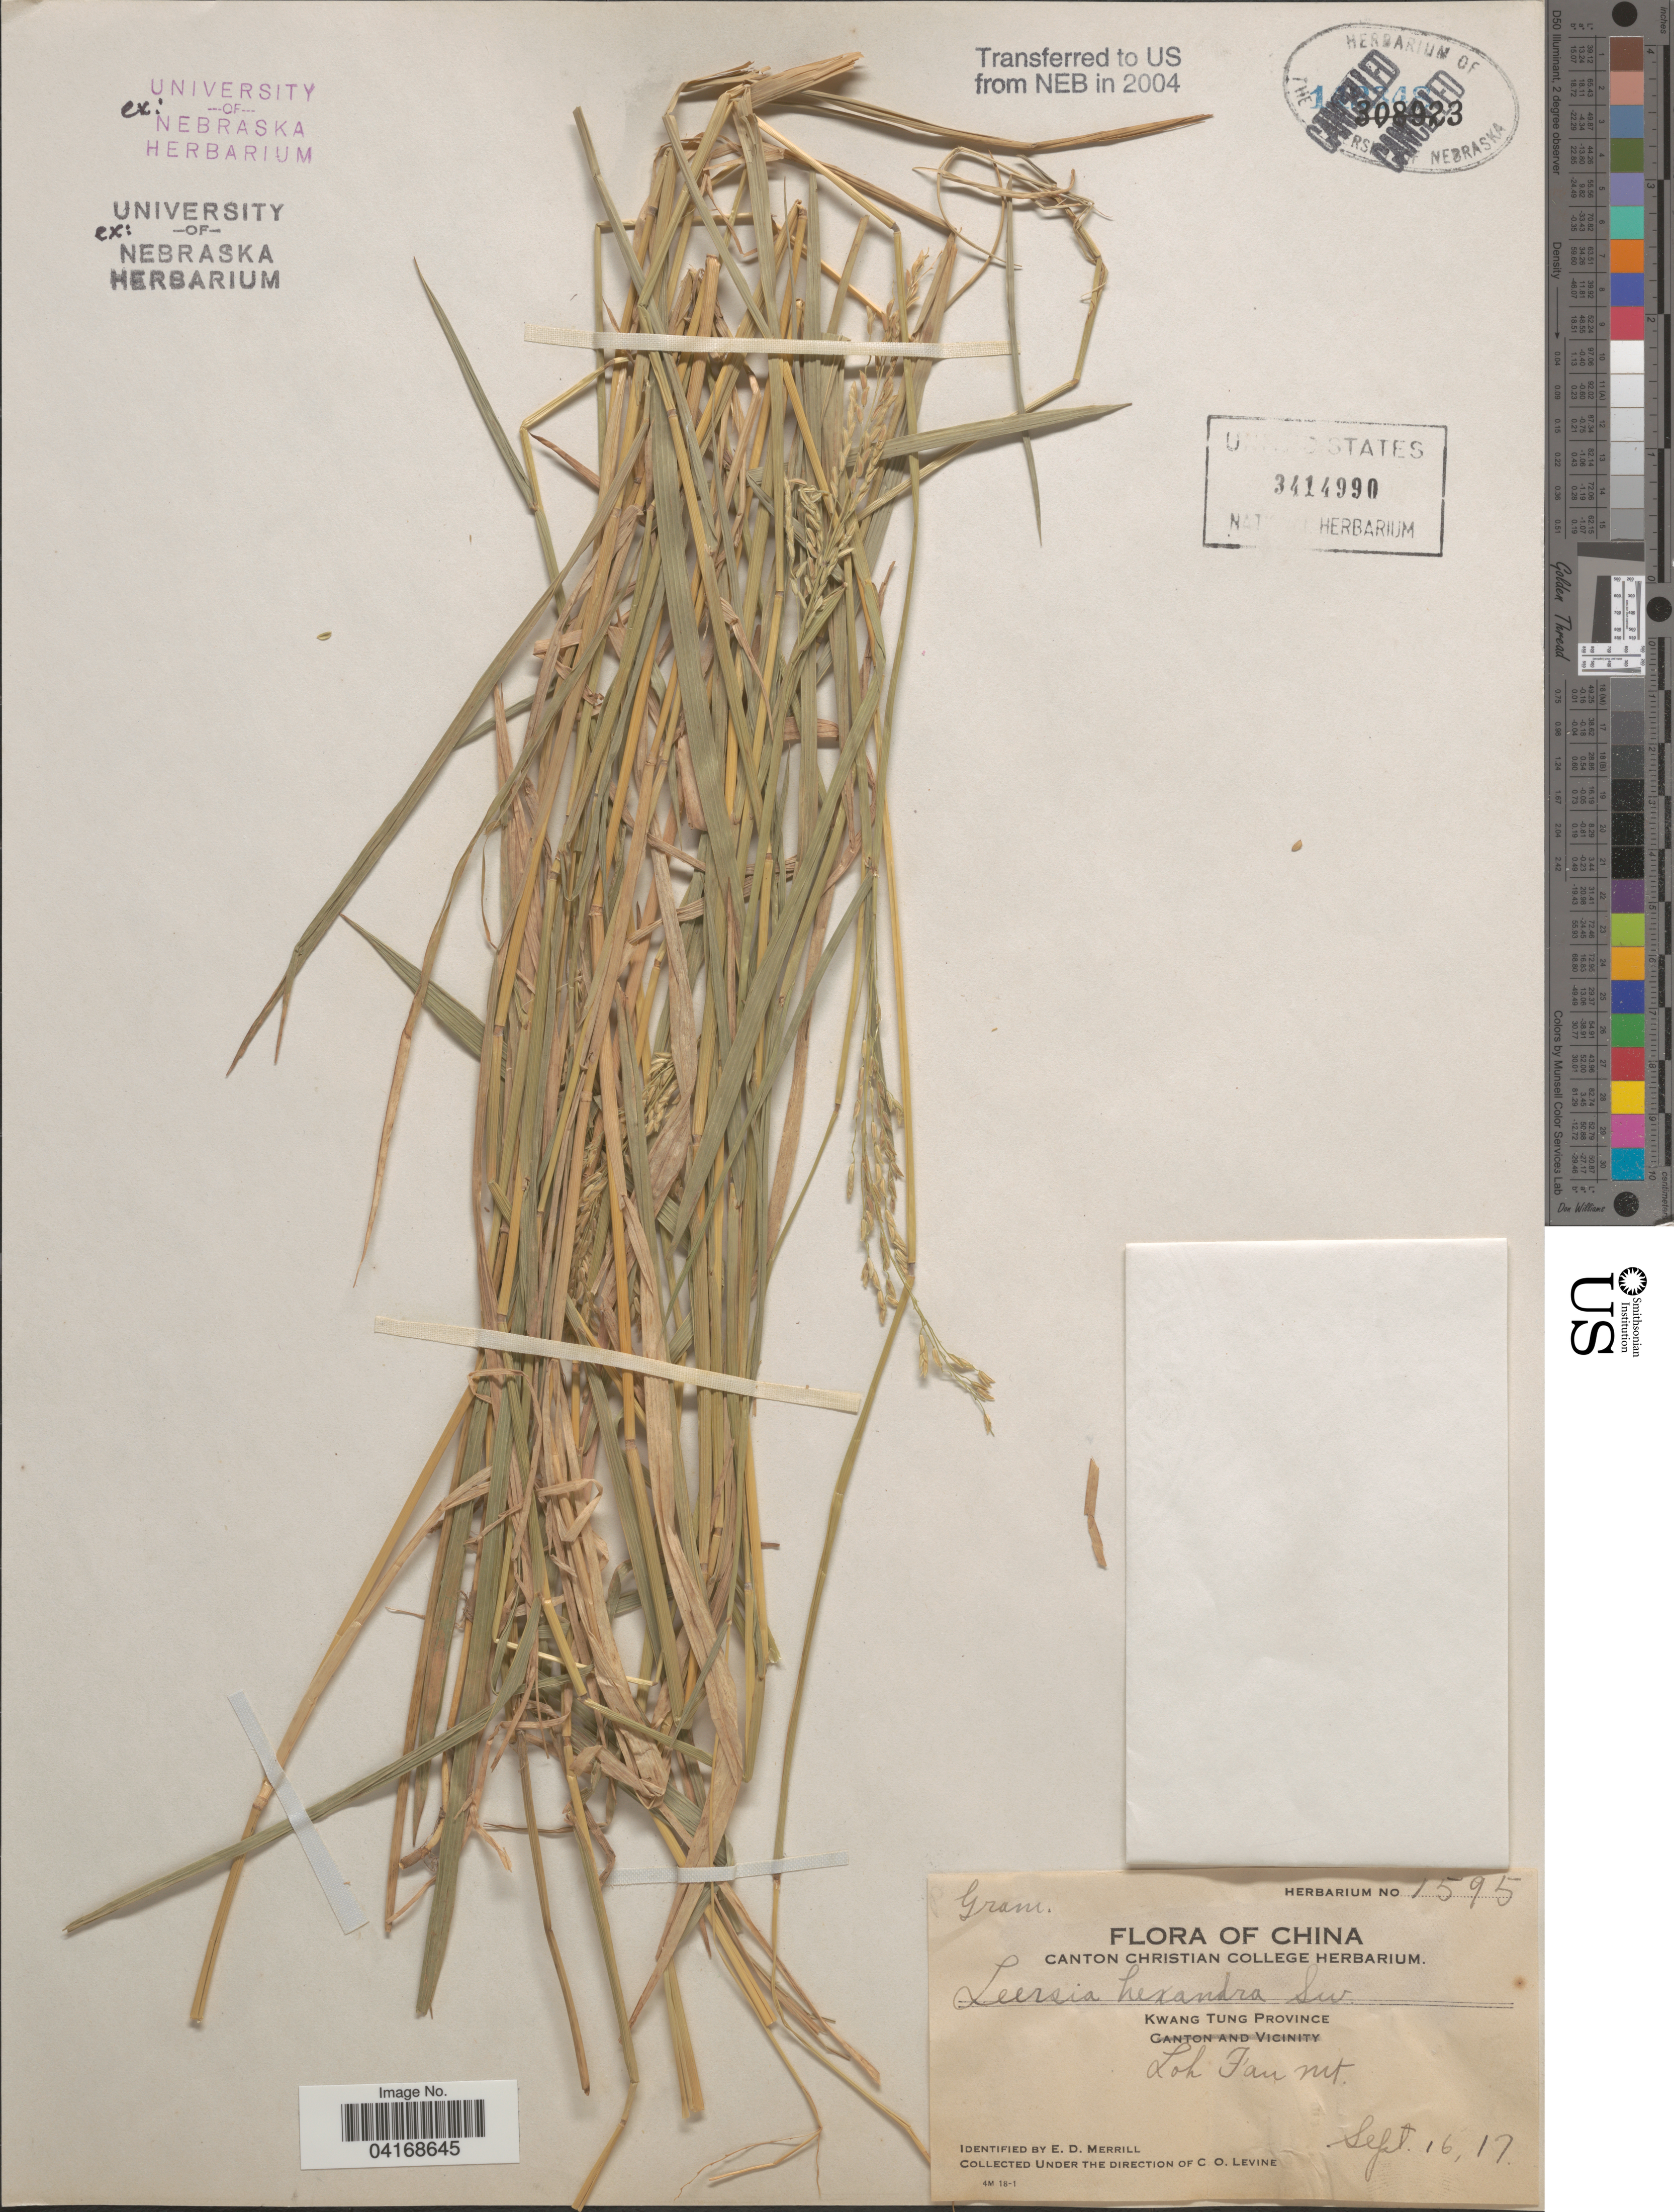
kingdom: Plantae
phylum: Tracheophyta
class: Liliopsida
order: Poales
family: Poaceae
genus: Leersia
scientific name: Leersia hexandra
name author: Sw.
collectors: C. O. Levine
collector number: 1595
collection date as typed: Transcribed d/m/y: 16/9/17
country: China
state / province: Guangdong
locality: Kwang Tung Province. Loh Fan Mt.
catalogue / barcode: US 3414990